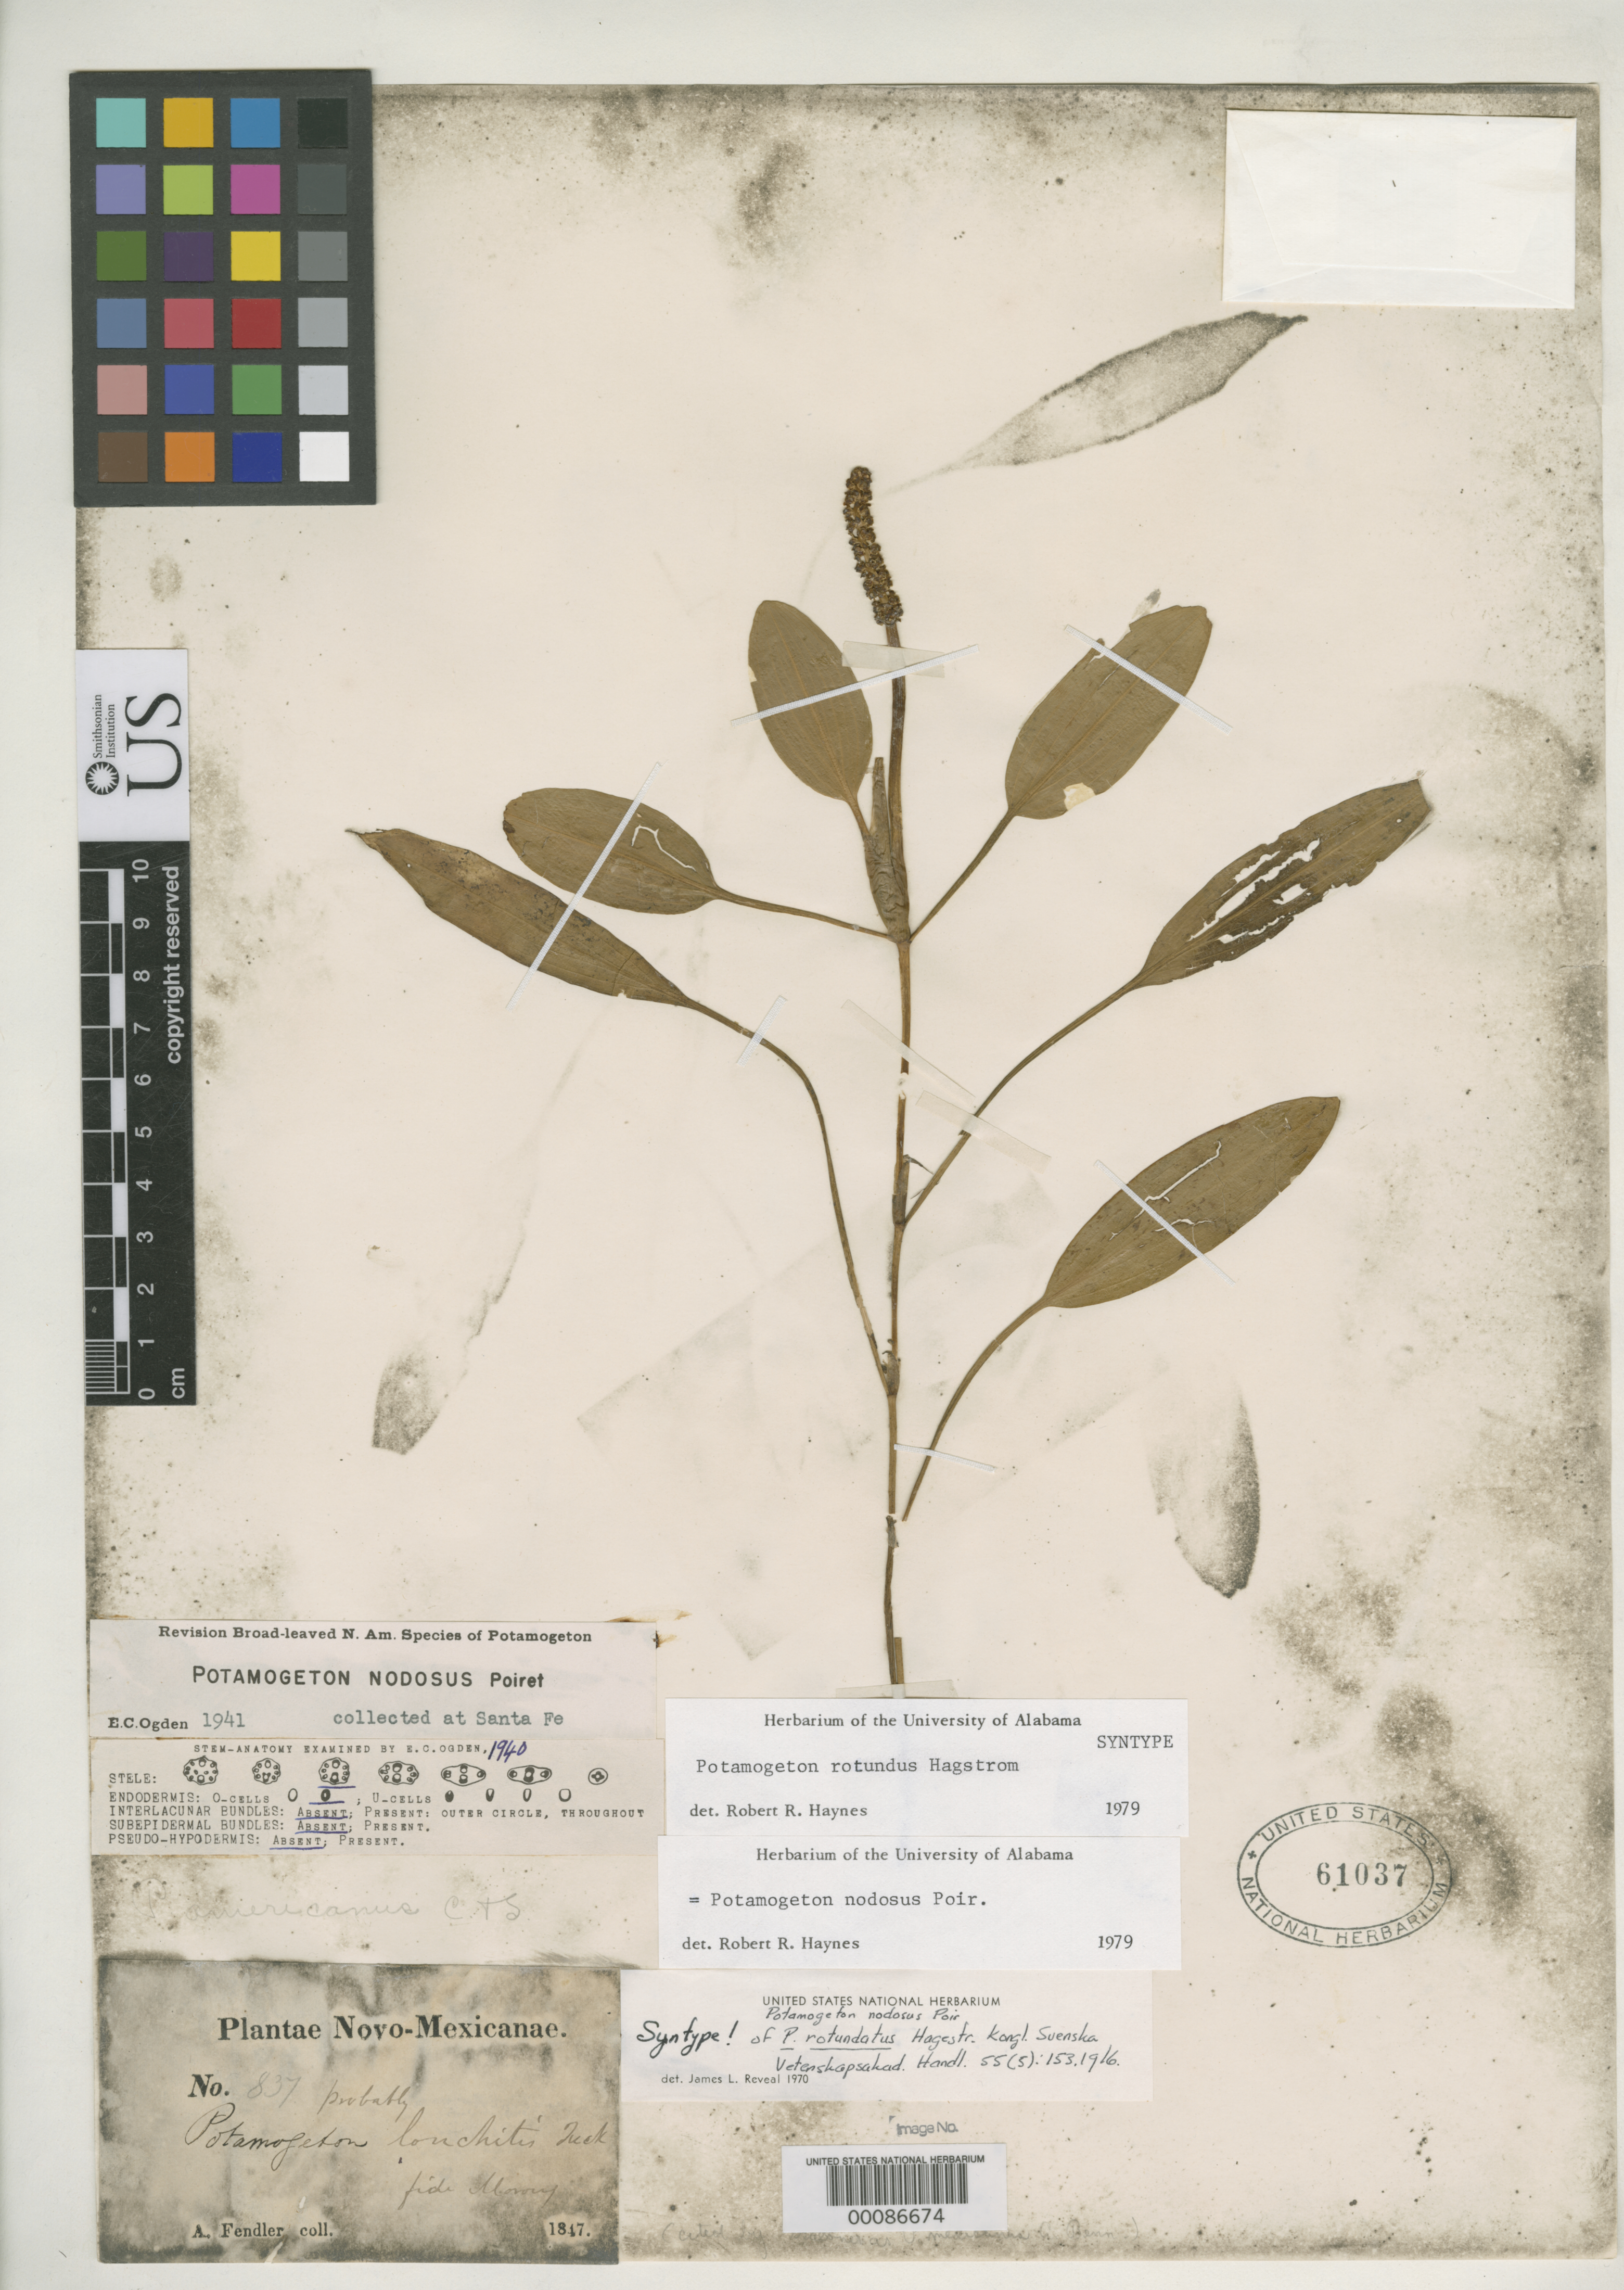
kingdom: Plantae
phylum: Tracheophyta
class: Liliopsida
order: Alismatales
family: Potamogetonaceae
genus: Potamogeton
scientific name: Potamogeton rotundatus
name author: Hagstr.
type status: Isosyntype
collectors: A. Fendler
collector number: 837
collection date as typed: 1847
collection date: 1847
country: United States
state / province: New Mexico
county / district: Santa Fe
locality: Santa Fe.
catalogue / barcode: US 61037